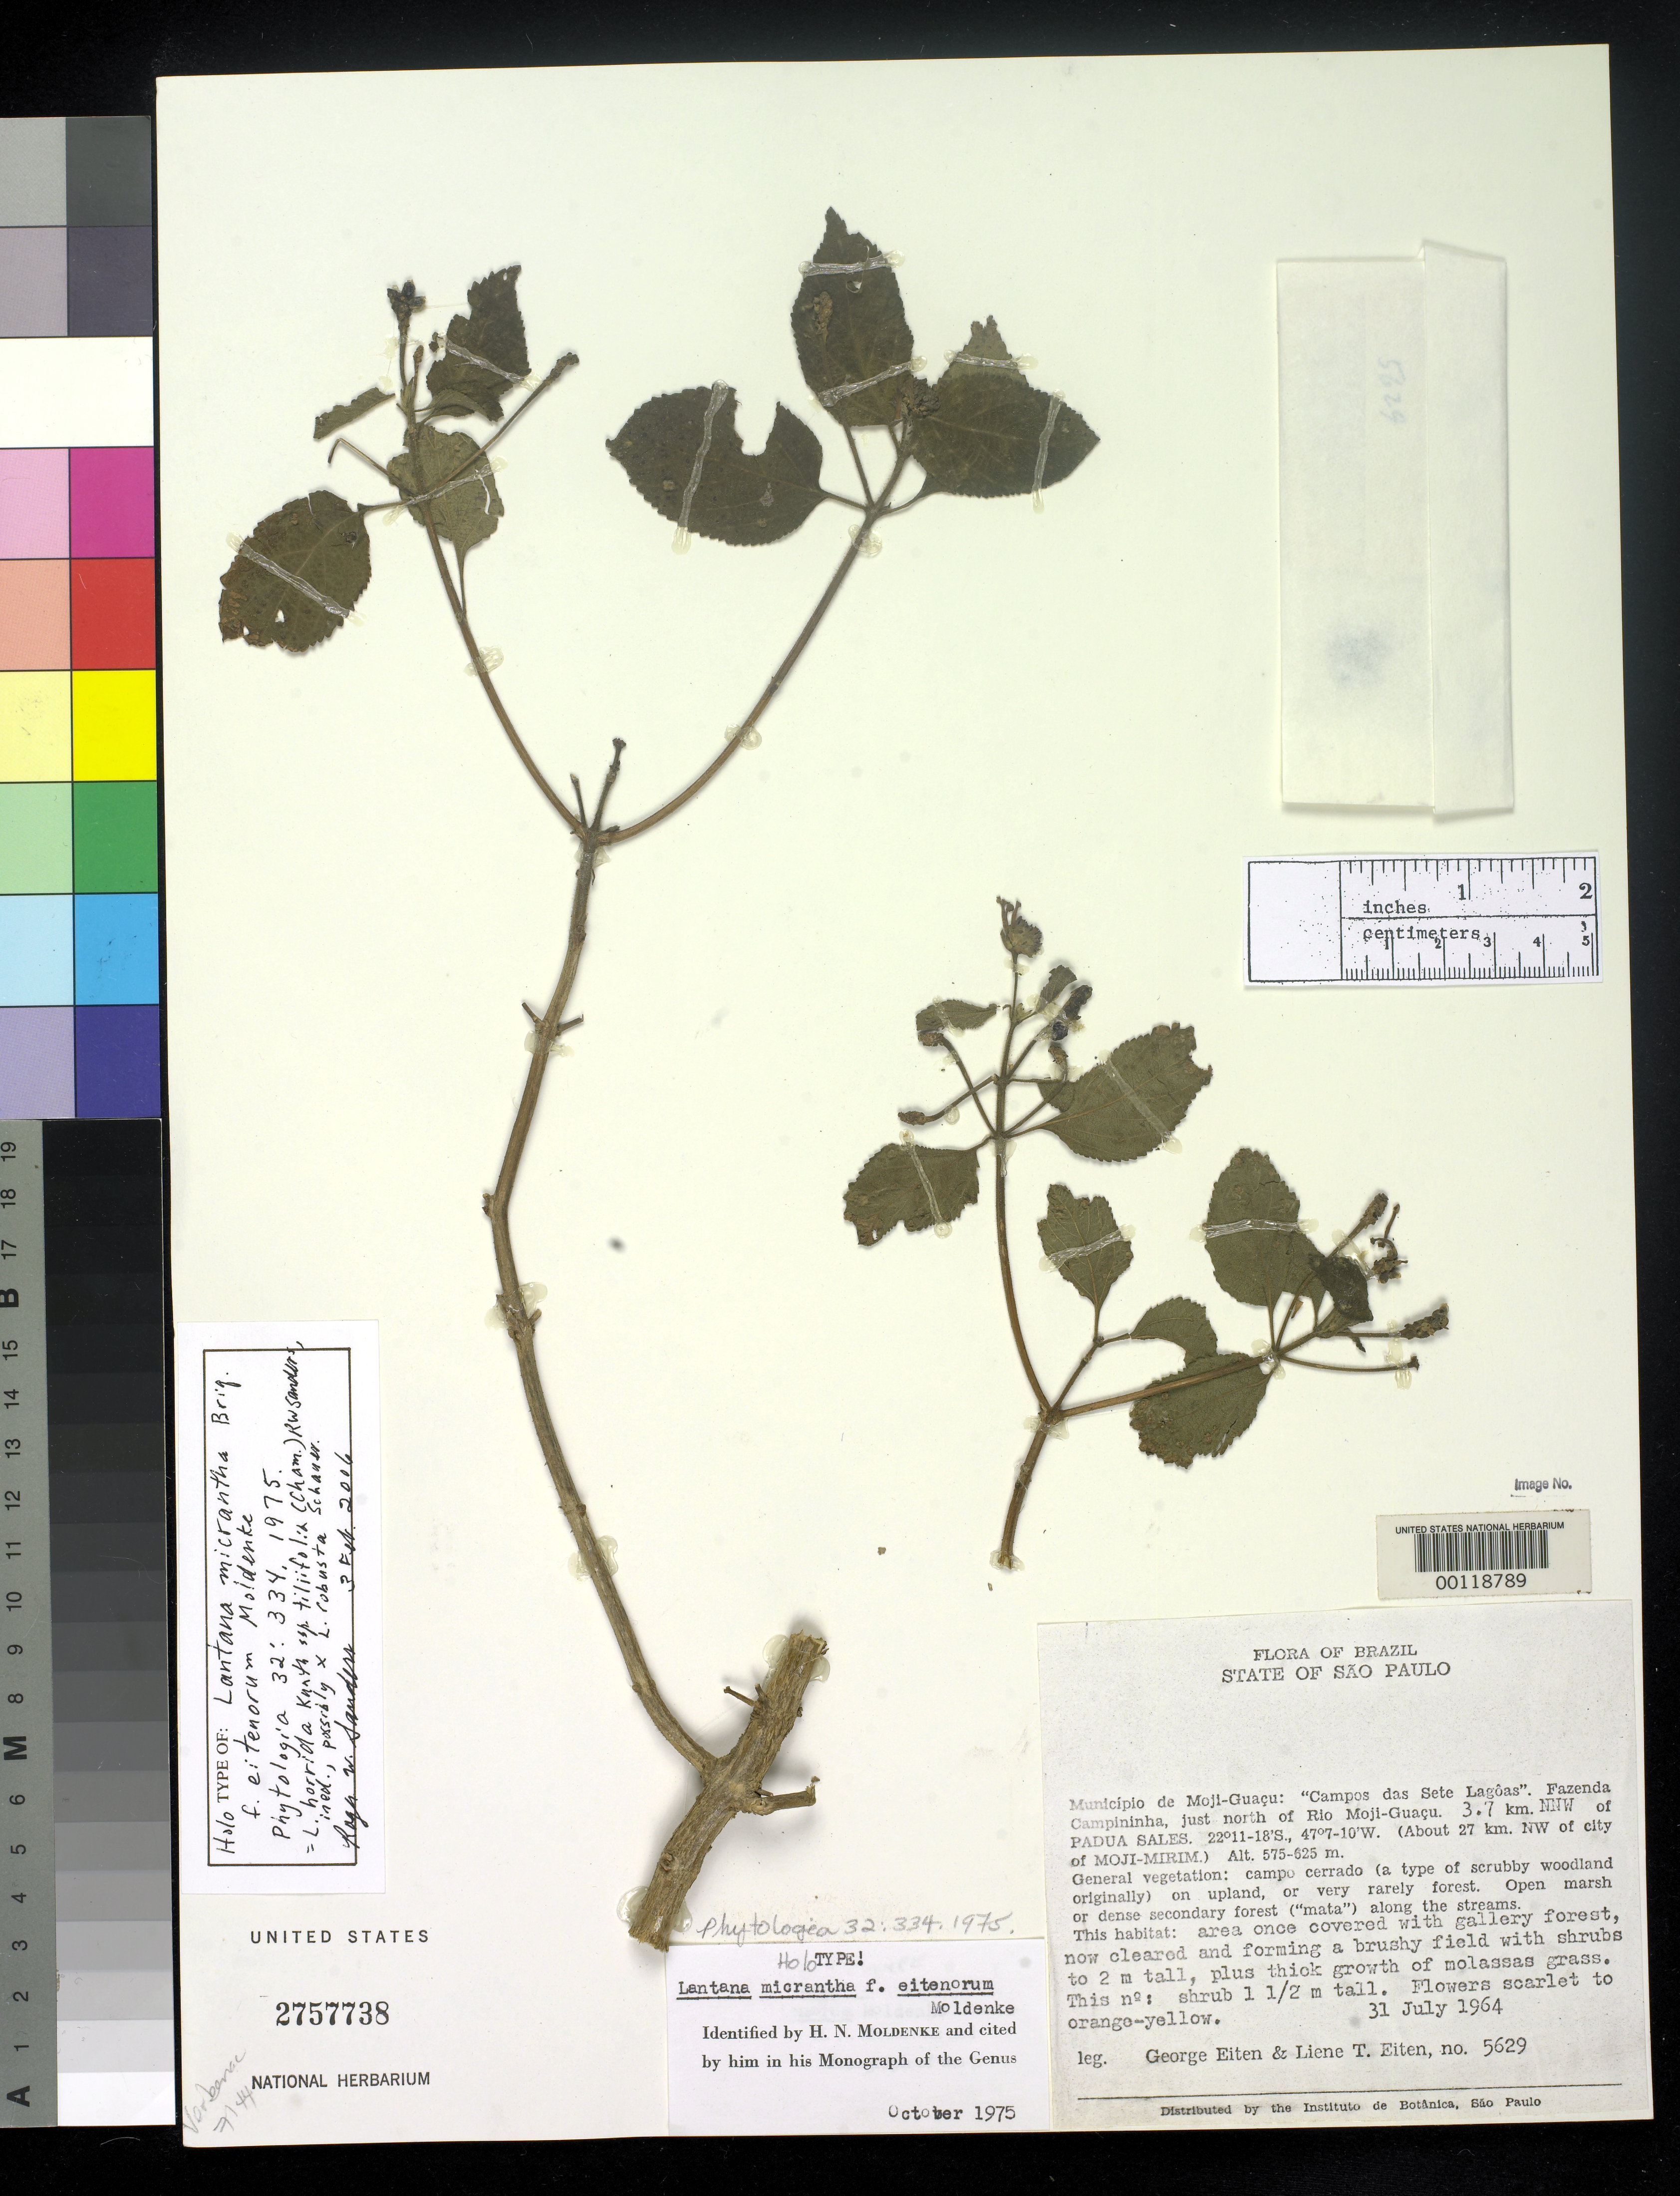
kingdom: Plantae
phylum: Tracheophyta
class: Magnoliopsida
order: Lamiales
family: Verbenaceae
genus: Lantana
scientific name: Lantana micrantha f. eitenorum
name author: Moldenke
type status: Holotype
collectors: G. Eiten & L. T. Eiten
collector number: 5629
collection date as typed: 31 Jul 1964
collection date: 1964-07-31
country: Brazil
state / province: São Paulo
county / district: Mogi-Guaçu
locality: Campos das sete Lagoas, fazenda campininha just north of Rio Moji-Guacu.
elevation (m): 575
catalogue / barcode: US 2757738